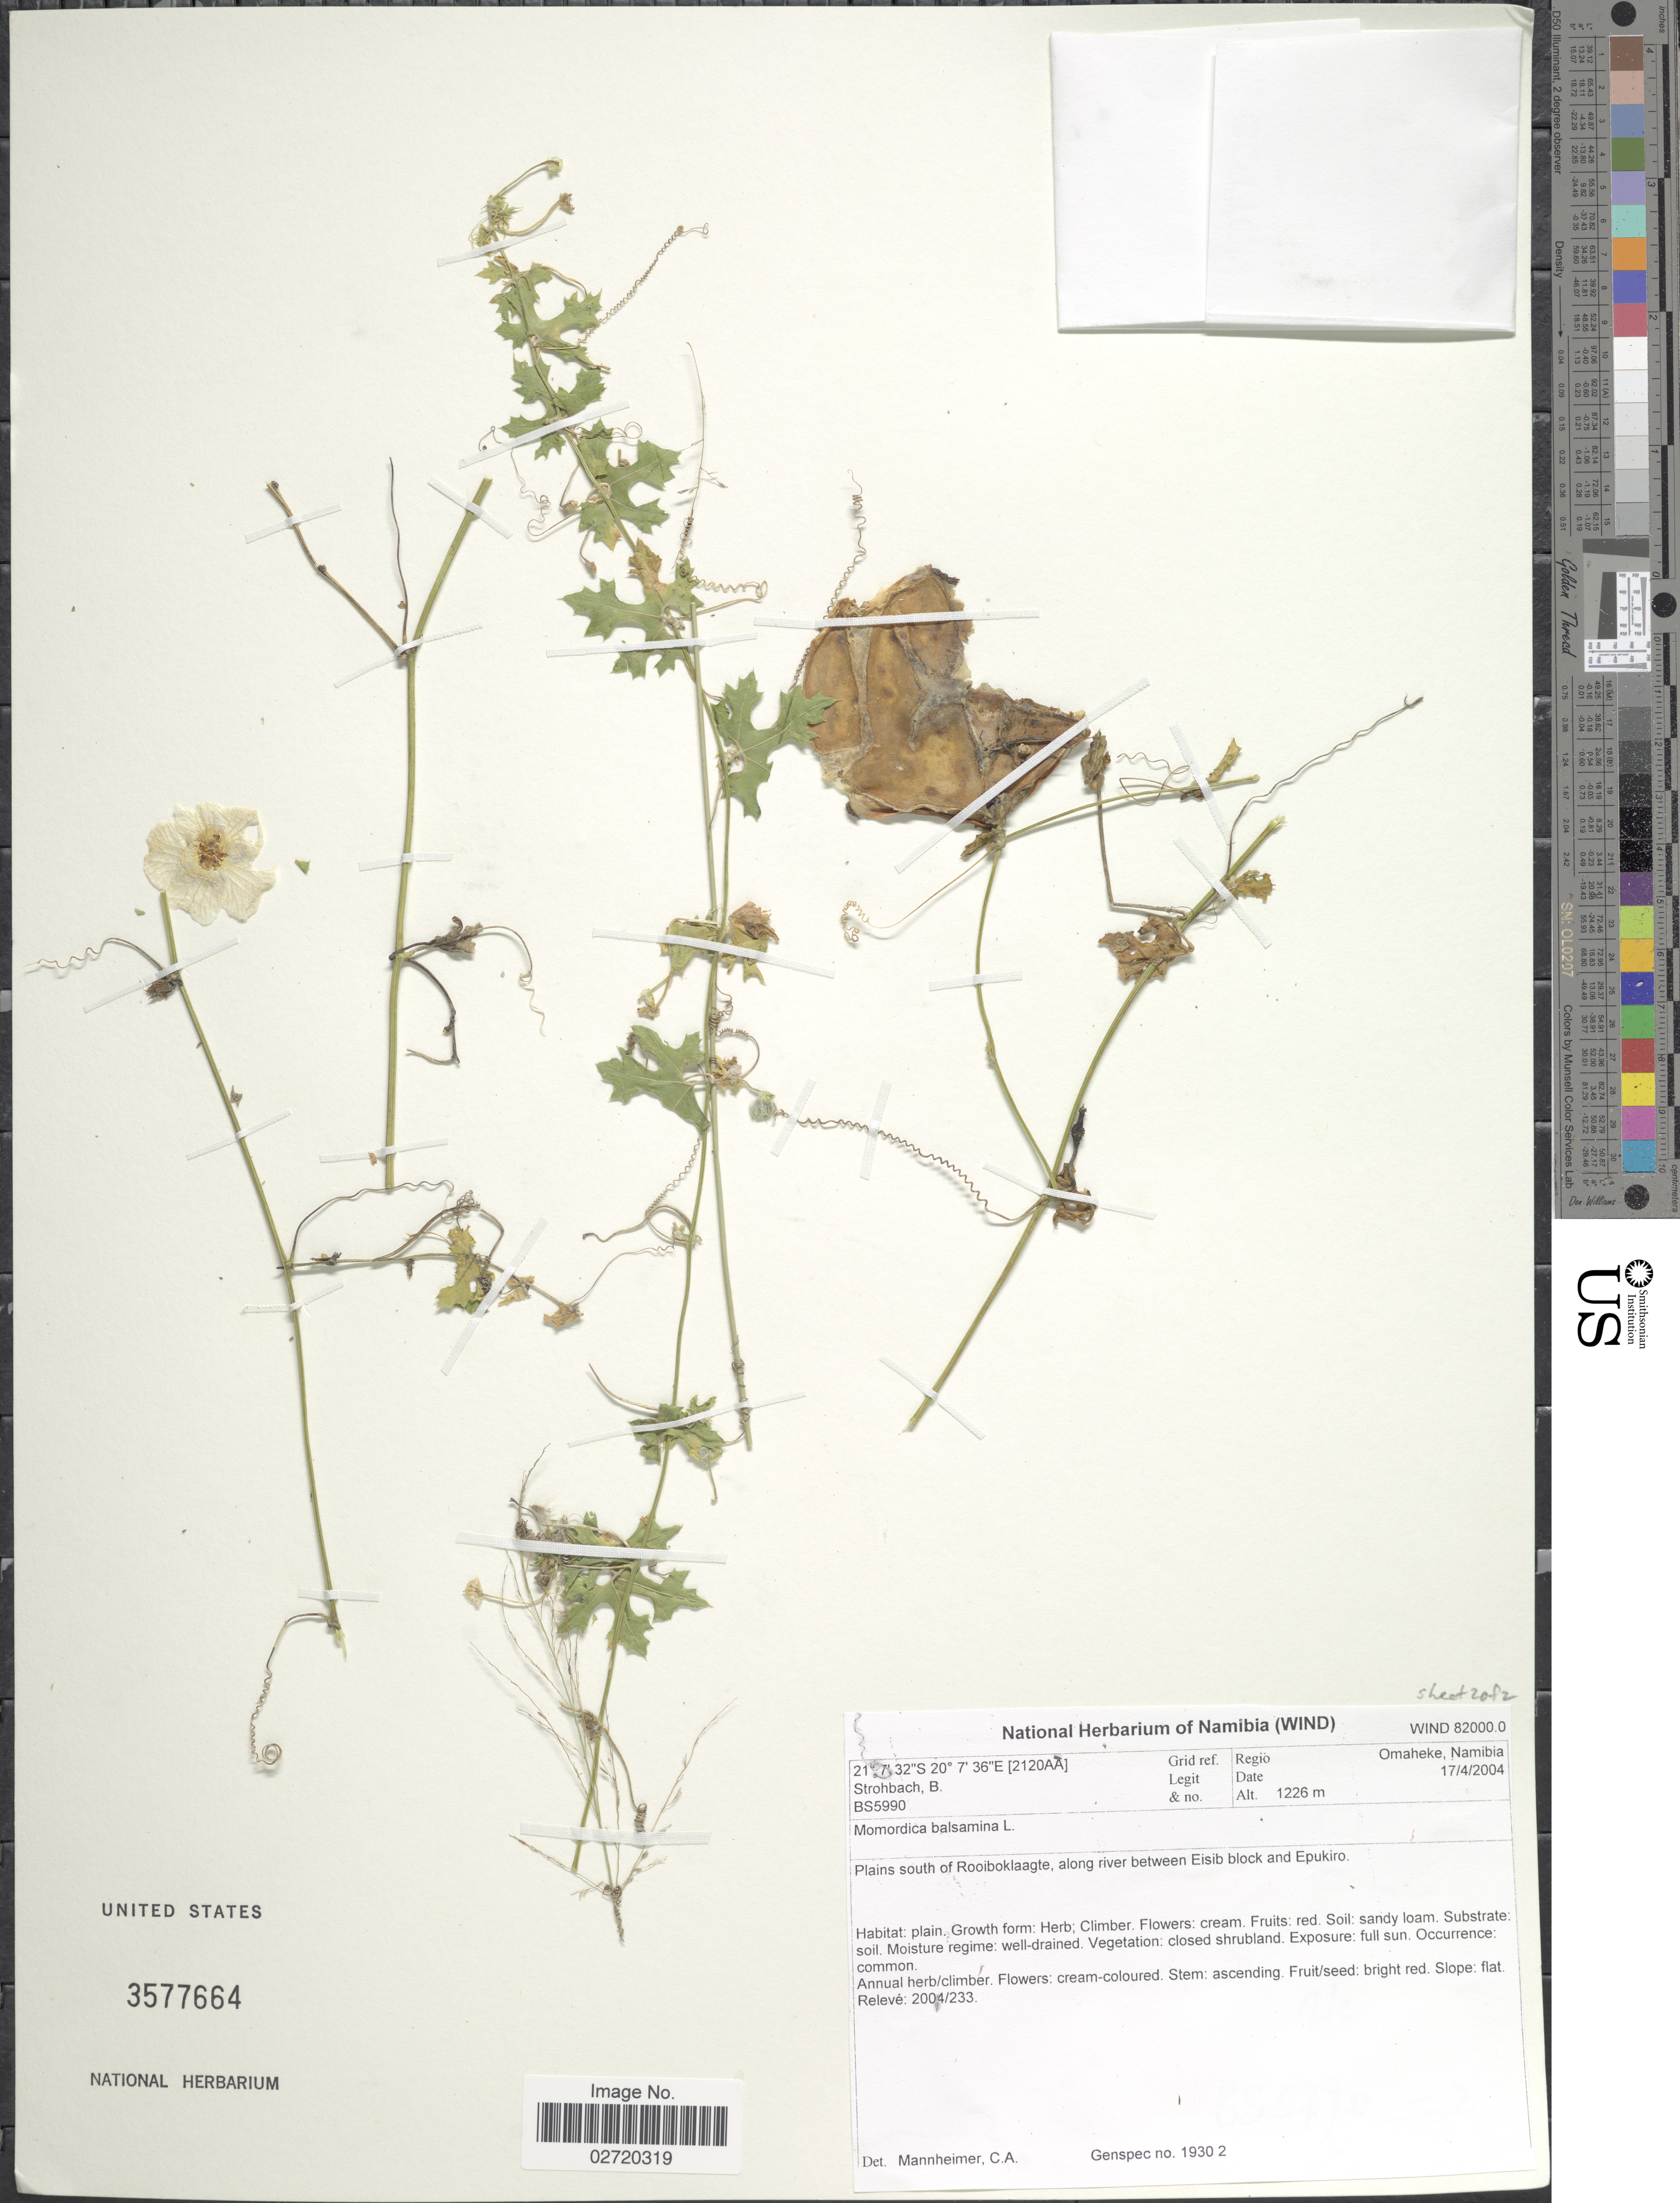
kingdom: Plantae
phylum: Tracheophyta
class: Magnoliopsida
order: Cucurbitales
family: Cucurbitaceae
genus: Momordica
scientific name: Momordica balsamina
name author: L.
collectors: B. Strohbach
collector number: BS5990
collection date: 2004-04-17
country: Namibia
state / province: Omaheke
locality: Plains south of Rooiboklaagte, along river between Eisib block and Epukiro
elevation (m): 1226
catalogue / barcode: US 3577664